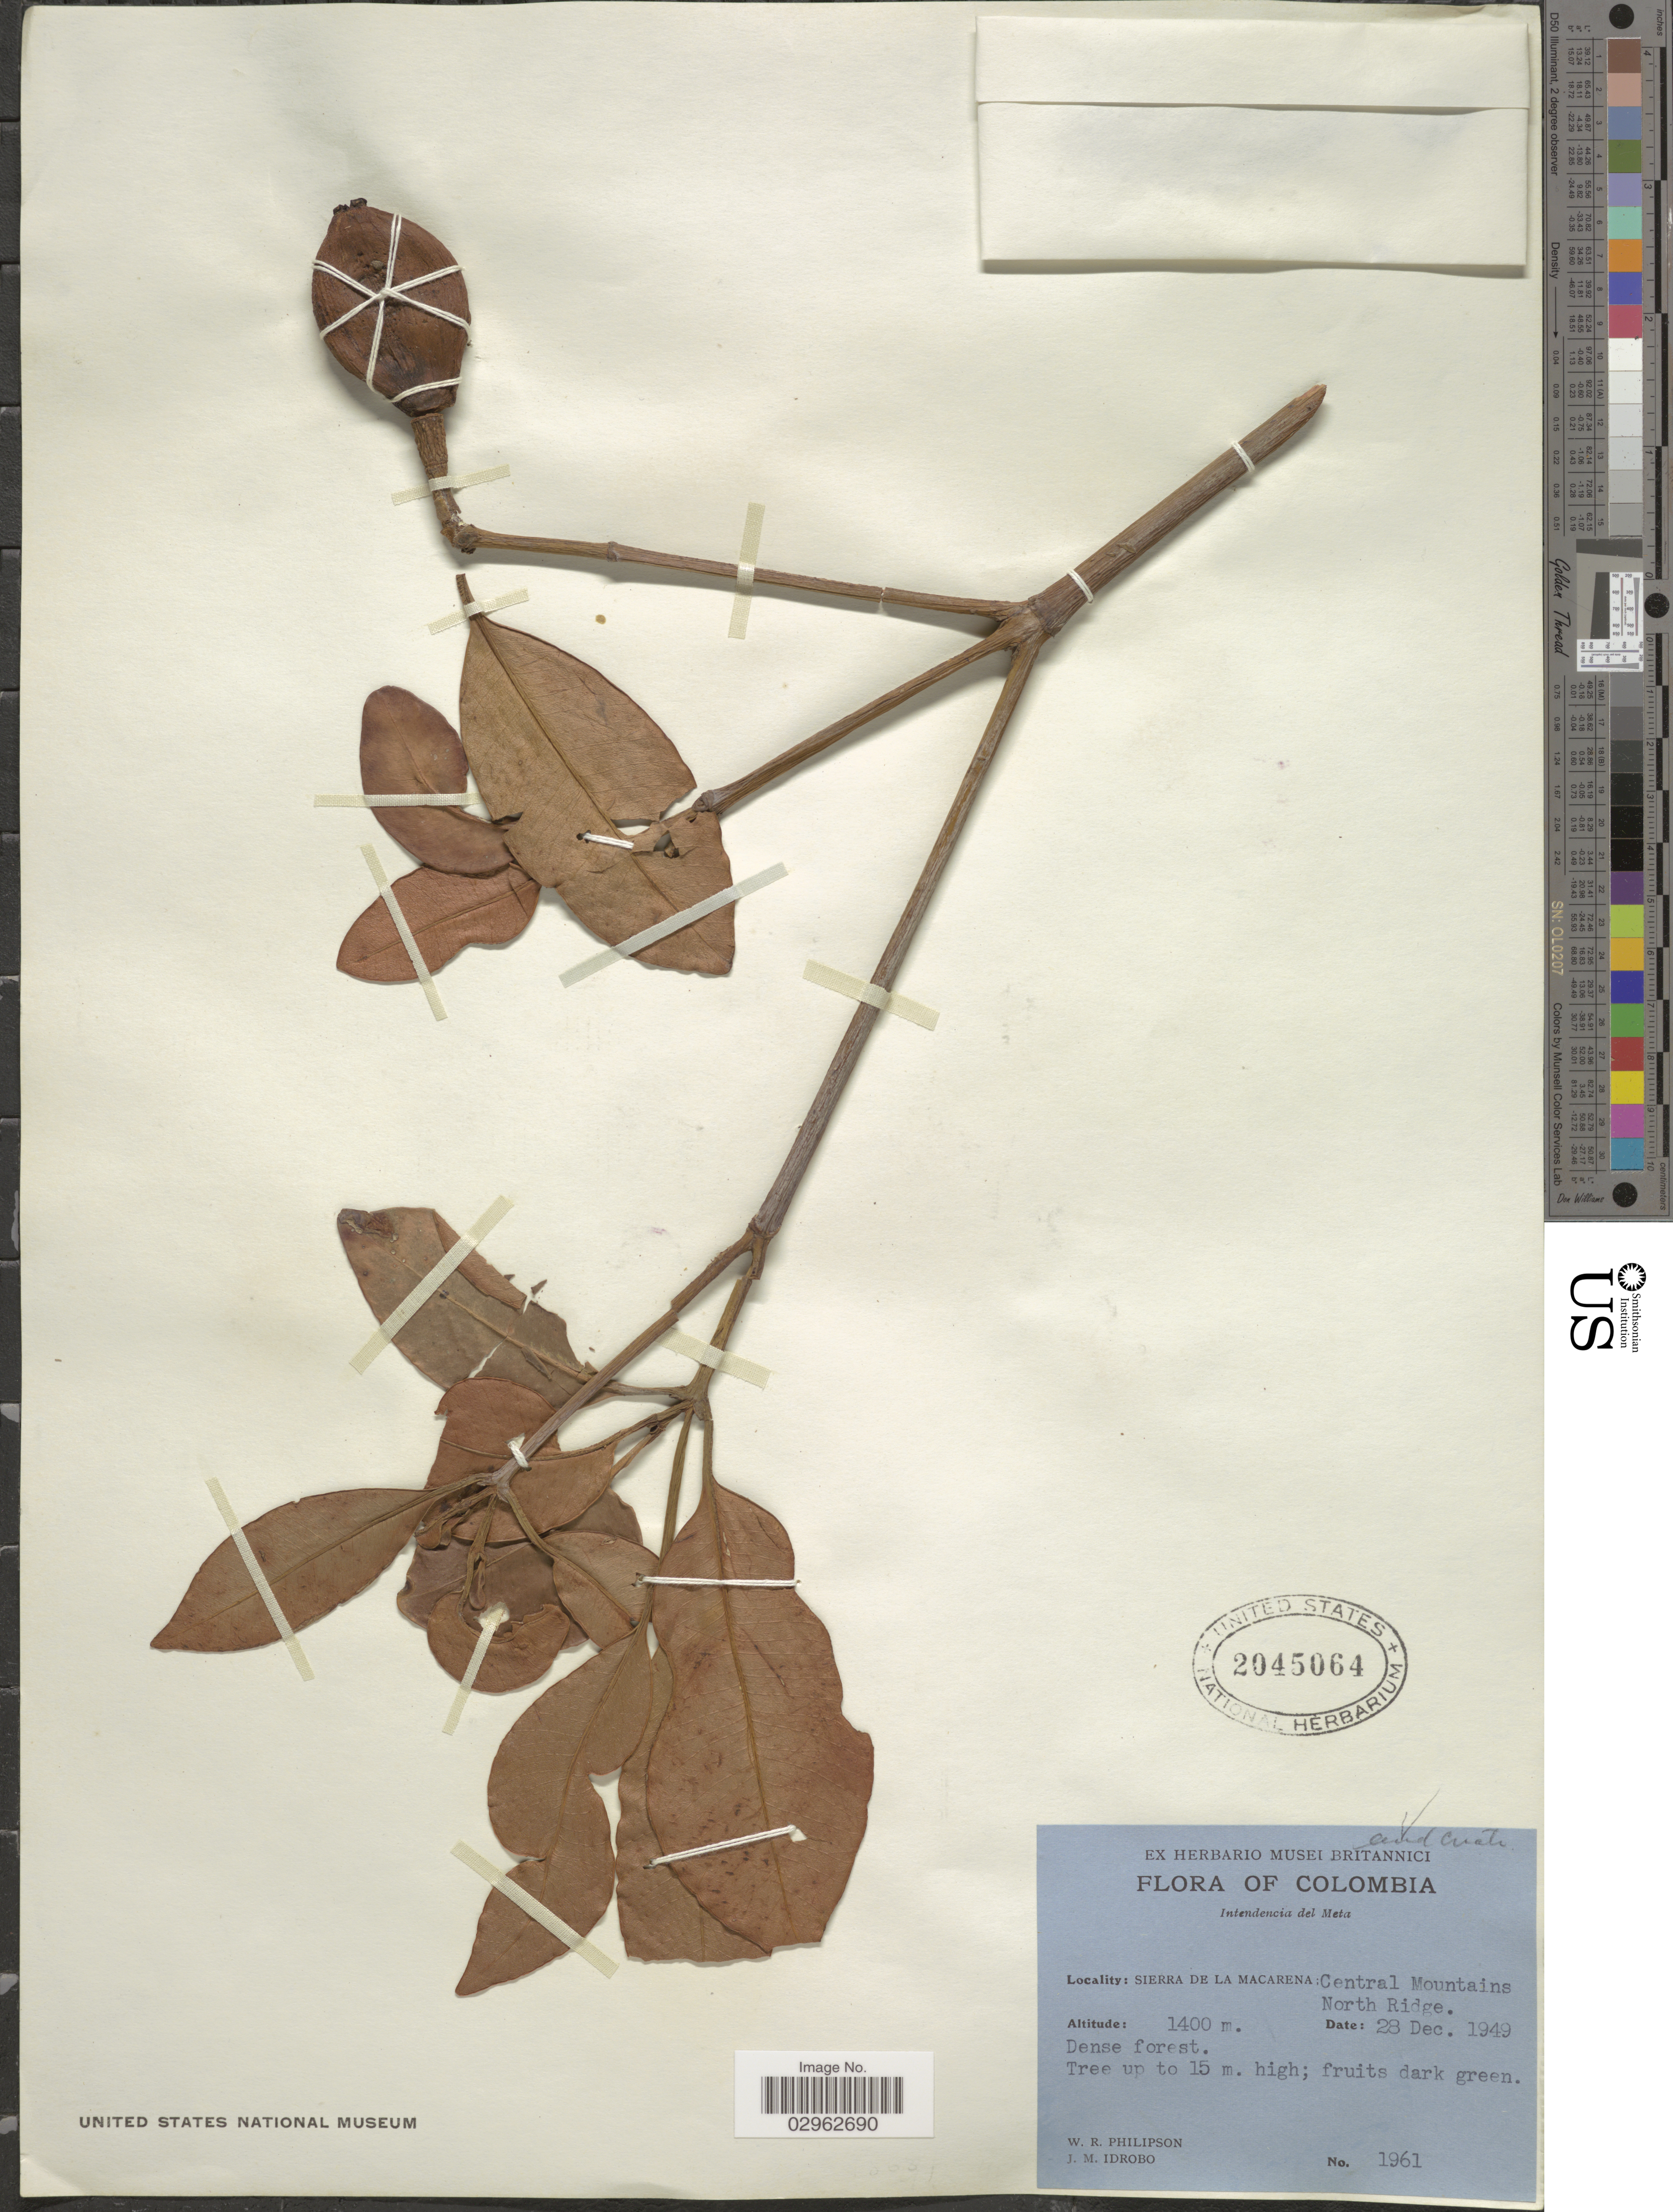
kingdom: Plantae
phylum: Tracheophyta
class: Magnoliopsida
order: Malpighiales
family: Clusiaceae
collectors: W. R. Philipson & J. M. Idrobo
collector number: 1961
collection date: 1949-12-28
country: Colombia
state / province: Meta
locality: Intendencia del Meta, Sierra De La Macarena: Central Mountains, North Ridge.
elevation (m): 1400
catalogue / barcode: US 2045064